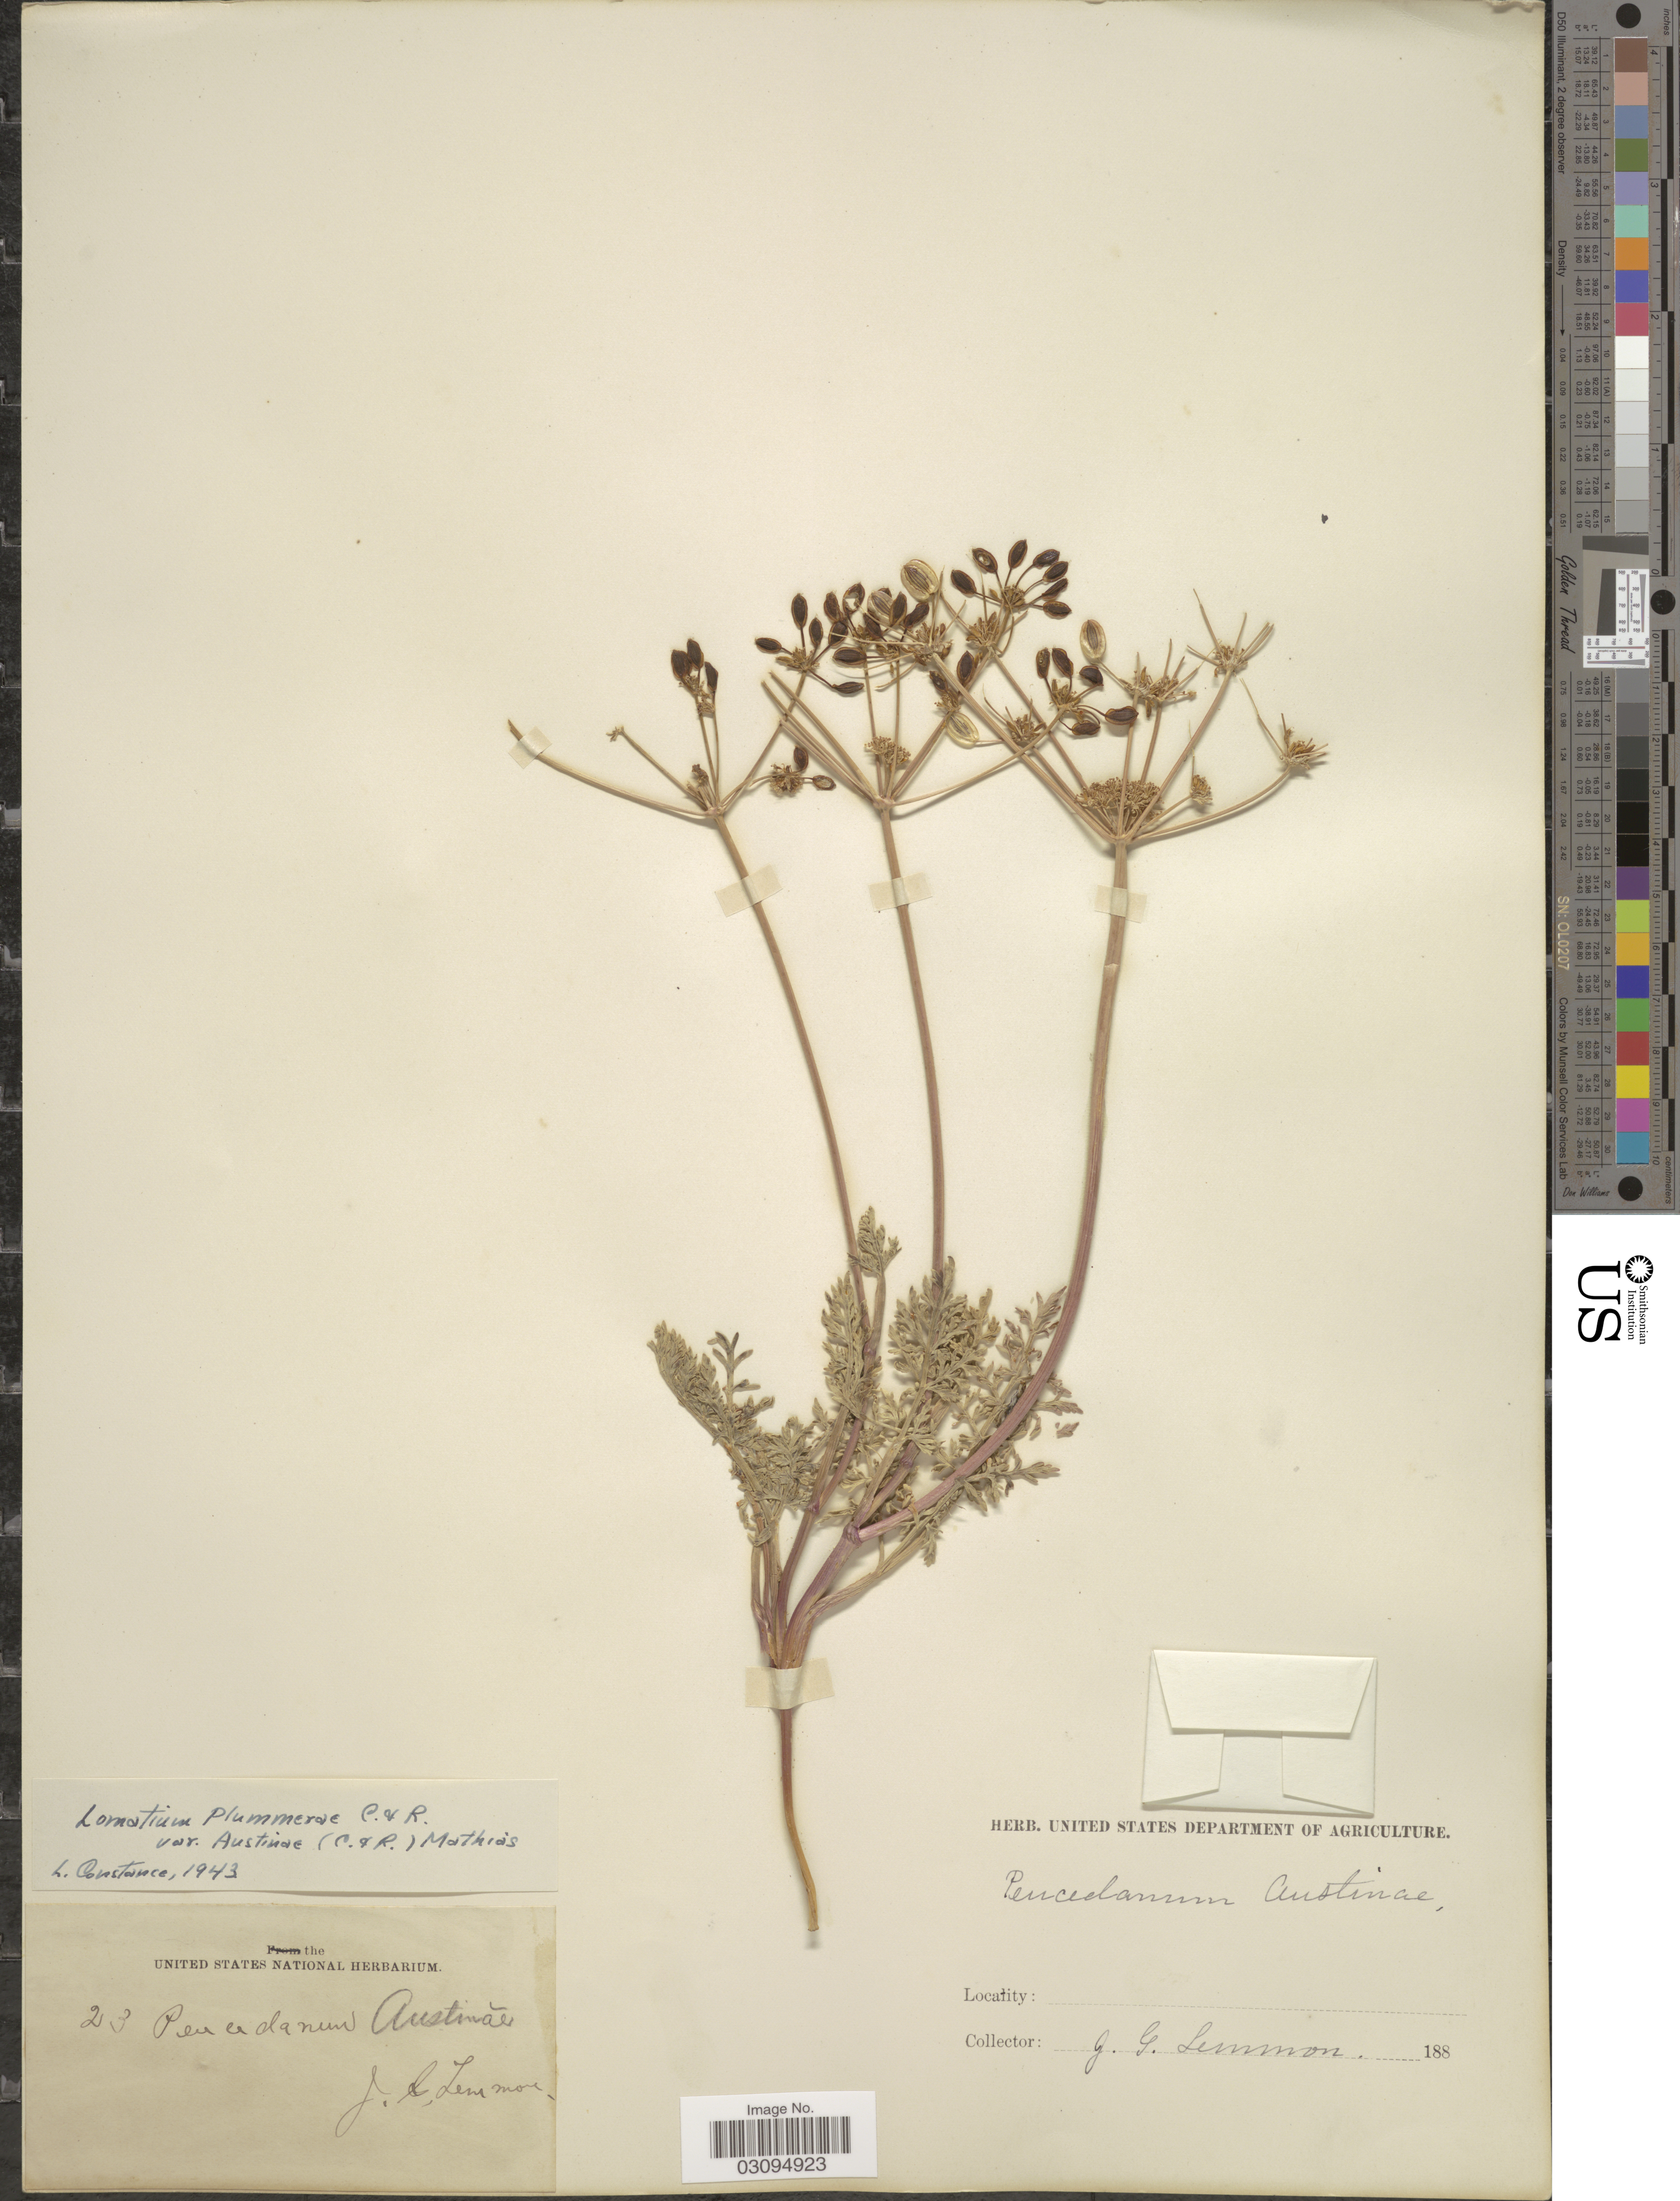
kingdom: Plantae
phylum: Tracheophyta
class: Magnoliopsida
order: Apiales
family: Apiaceae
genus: Lomatium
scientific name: Lomatium plummerae var. austiniae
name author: (J.M. Coult. & Rose) Mathias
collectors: J. Lemmon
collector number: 23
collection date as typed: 188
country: United States